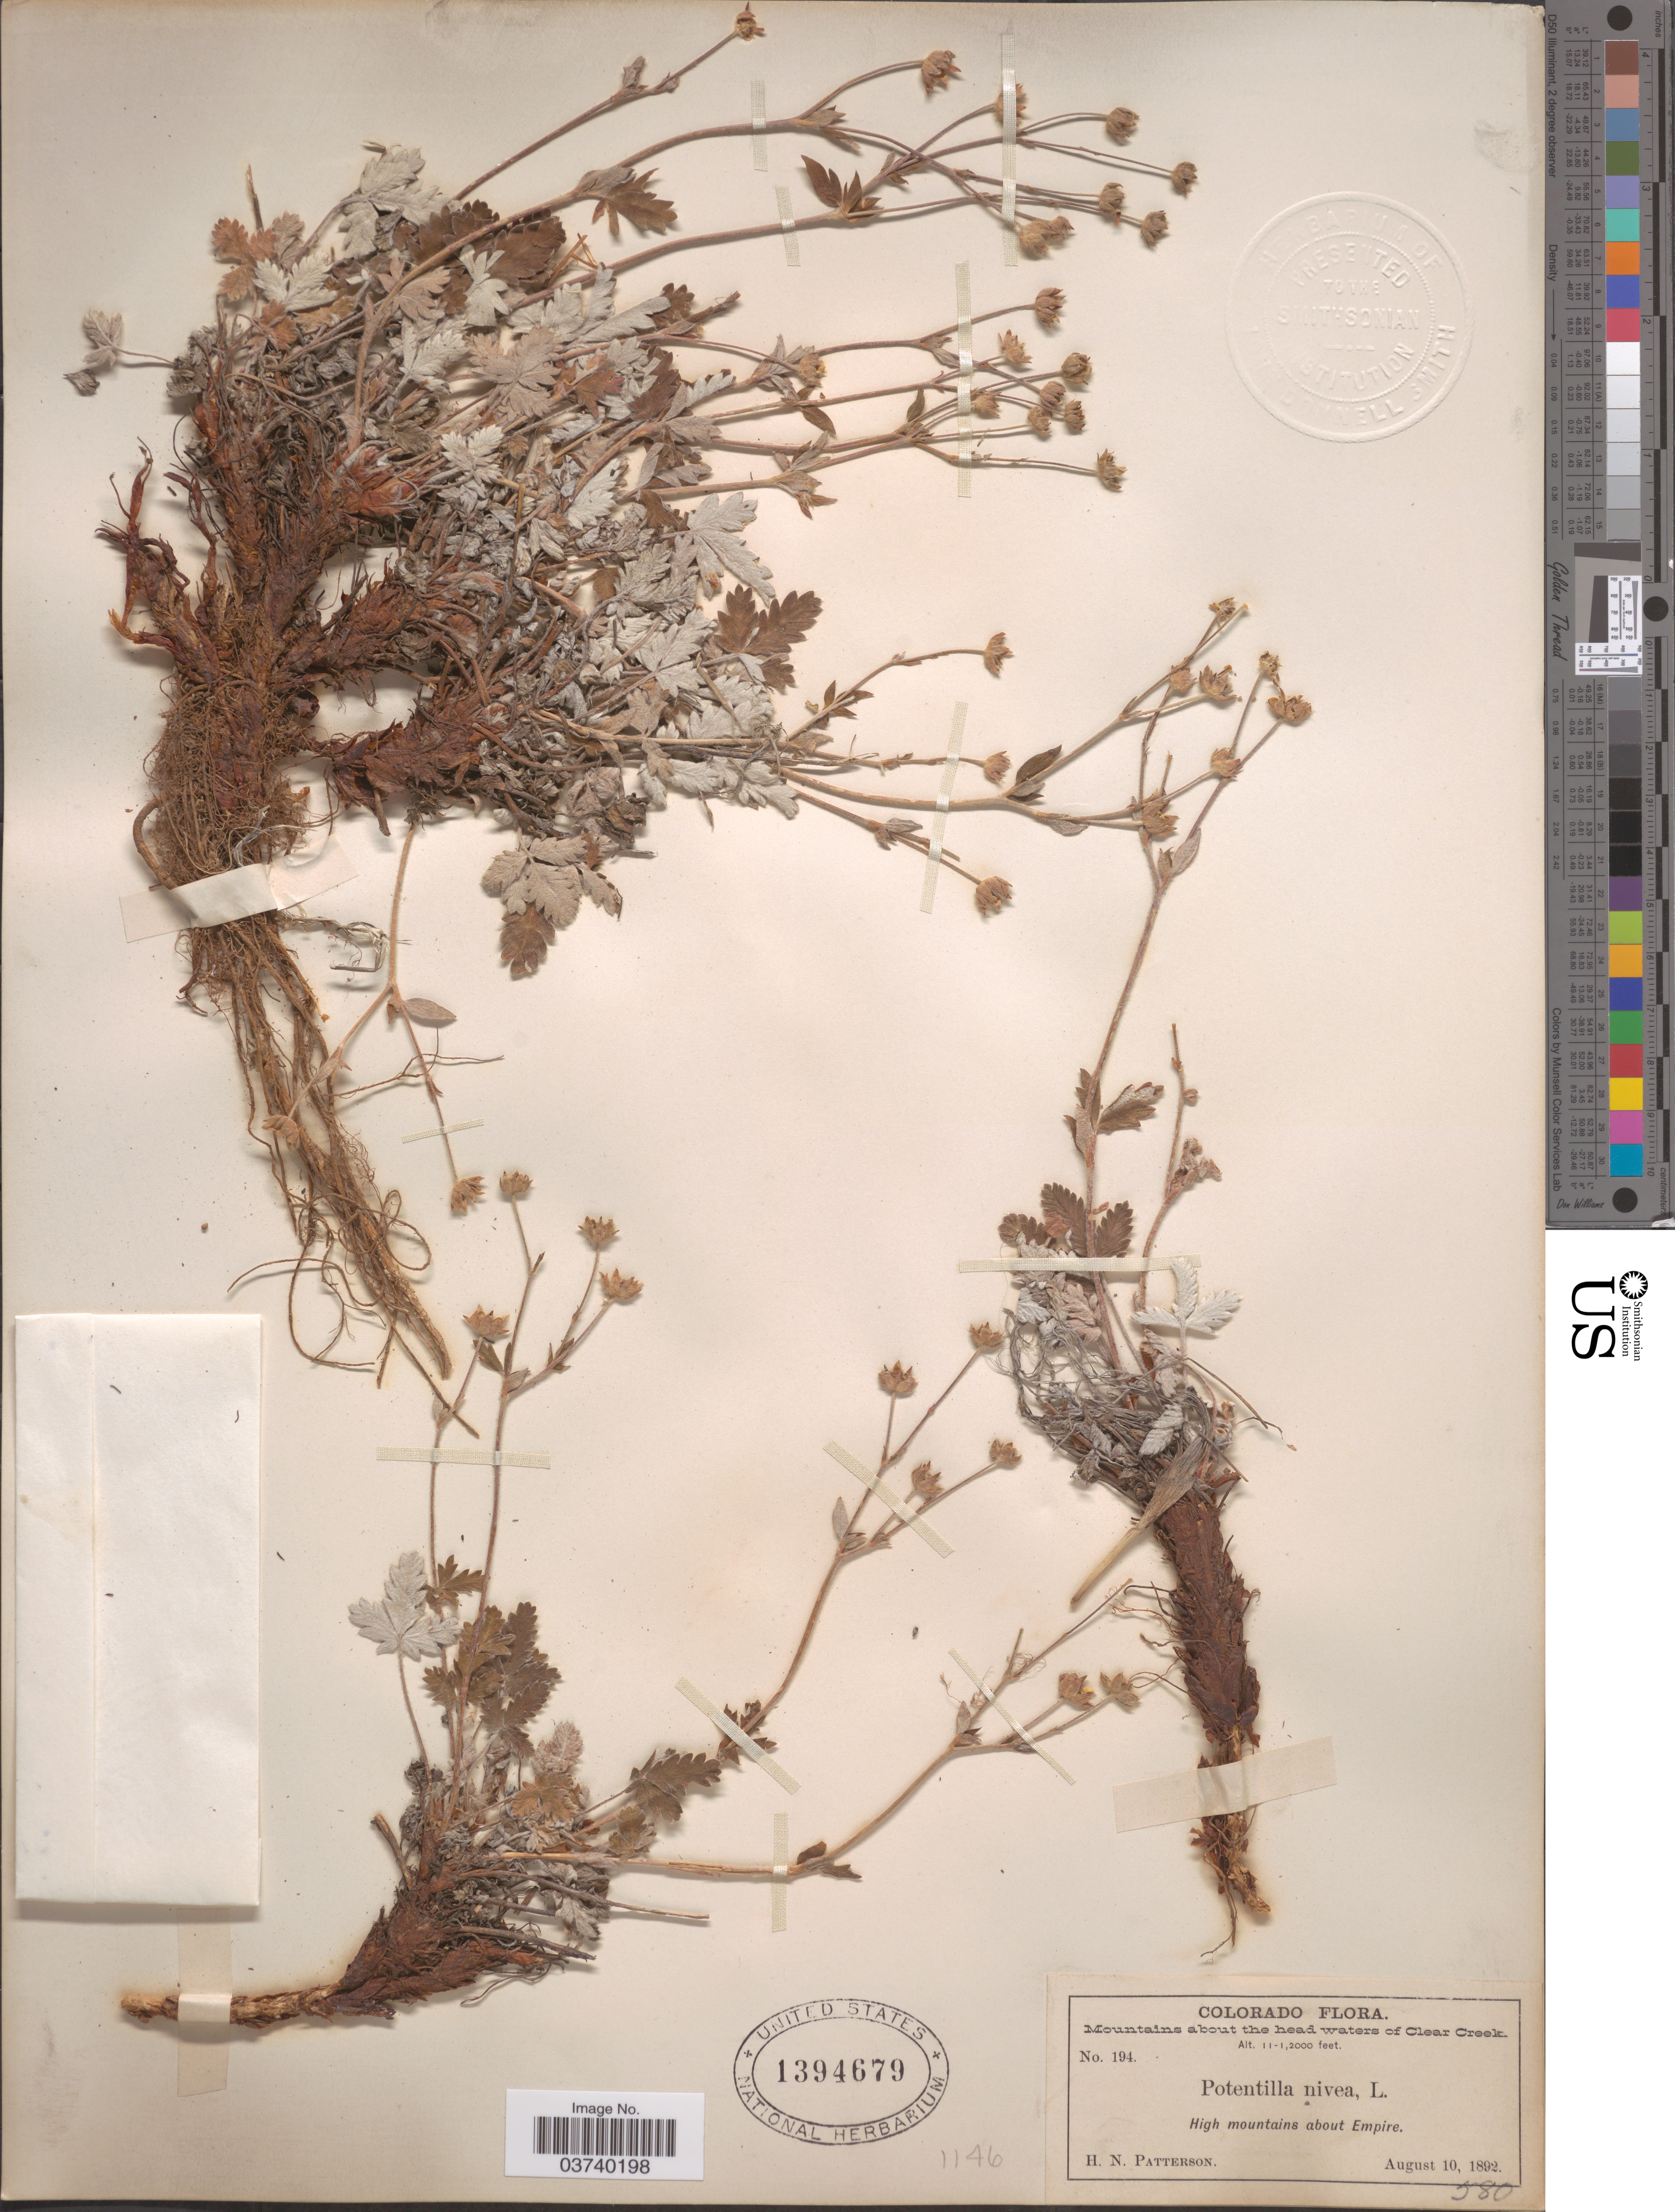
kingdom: Plantae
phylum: Tracheophyta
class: Magnoliopsida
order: Rosales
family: Rosaceae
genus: Potentilla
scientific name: Potentilla nivea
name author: L.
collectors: H. N. Patterson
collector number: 194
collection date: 1892-08-10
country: United States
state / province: Colorado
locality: Mts. about the head waters of Clear Creek. High mountains about Empire.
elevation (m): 3353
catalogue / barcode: US 1394679